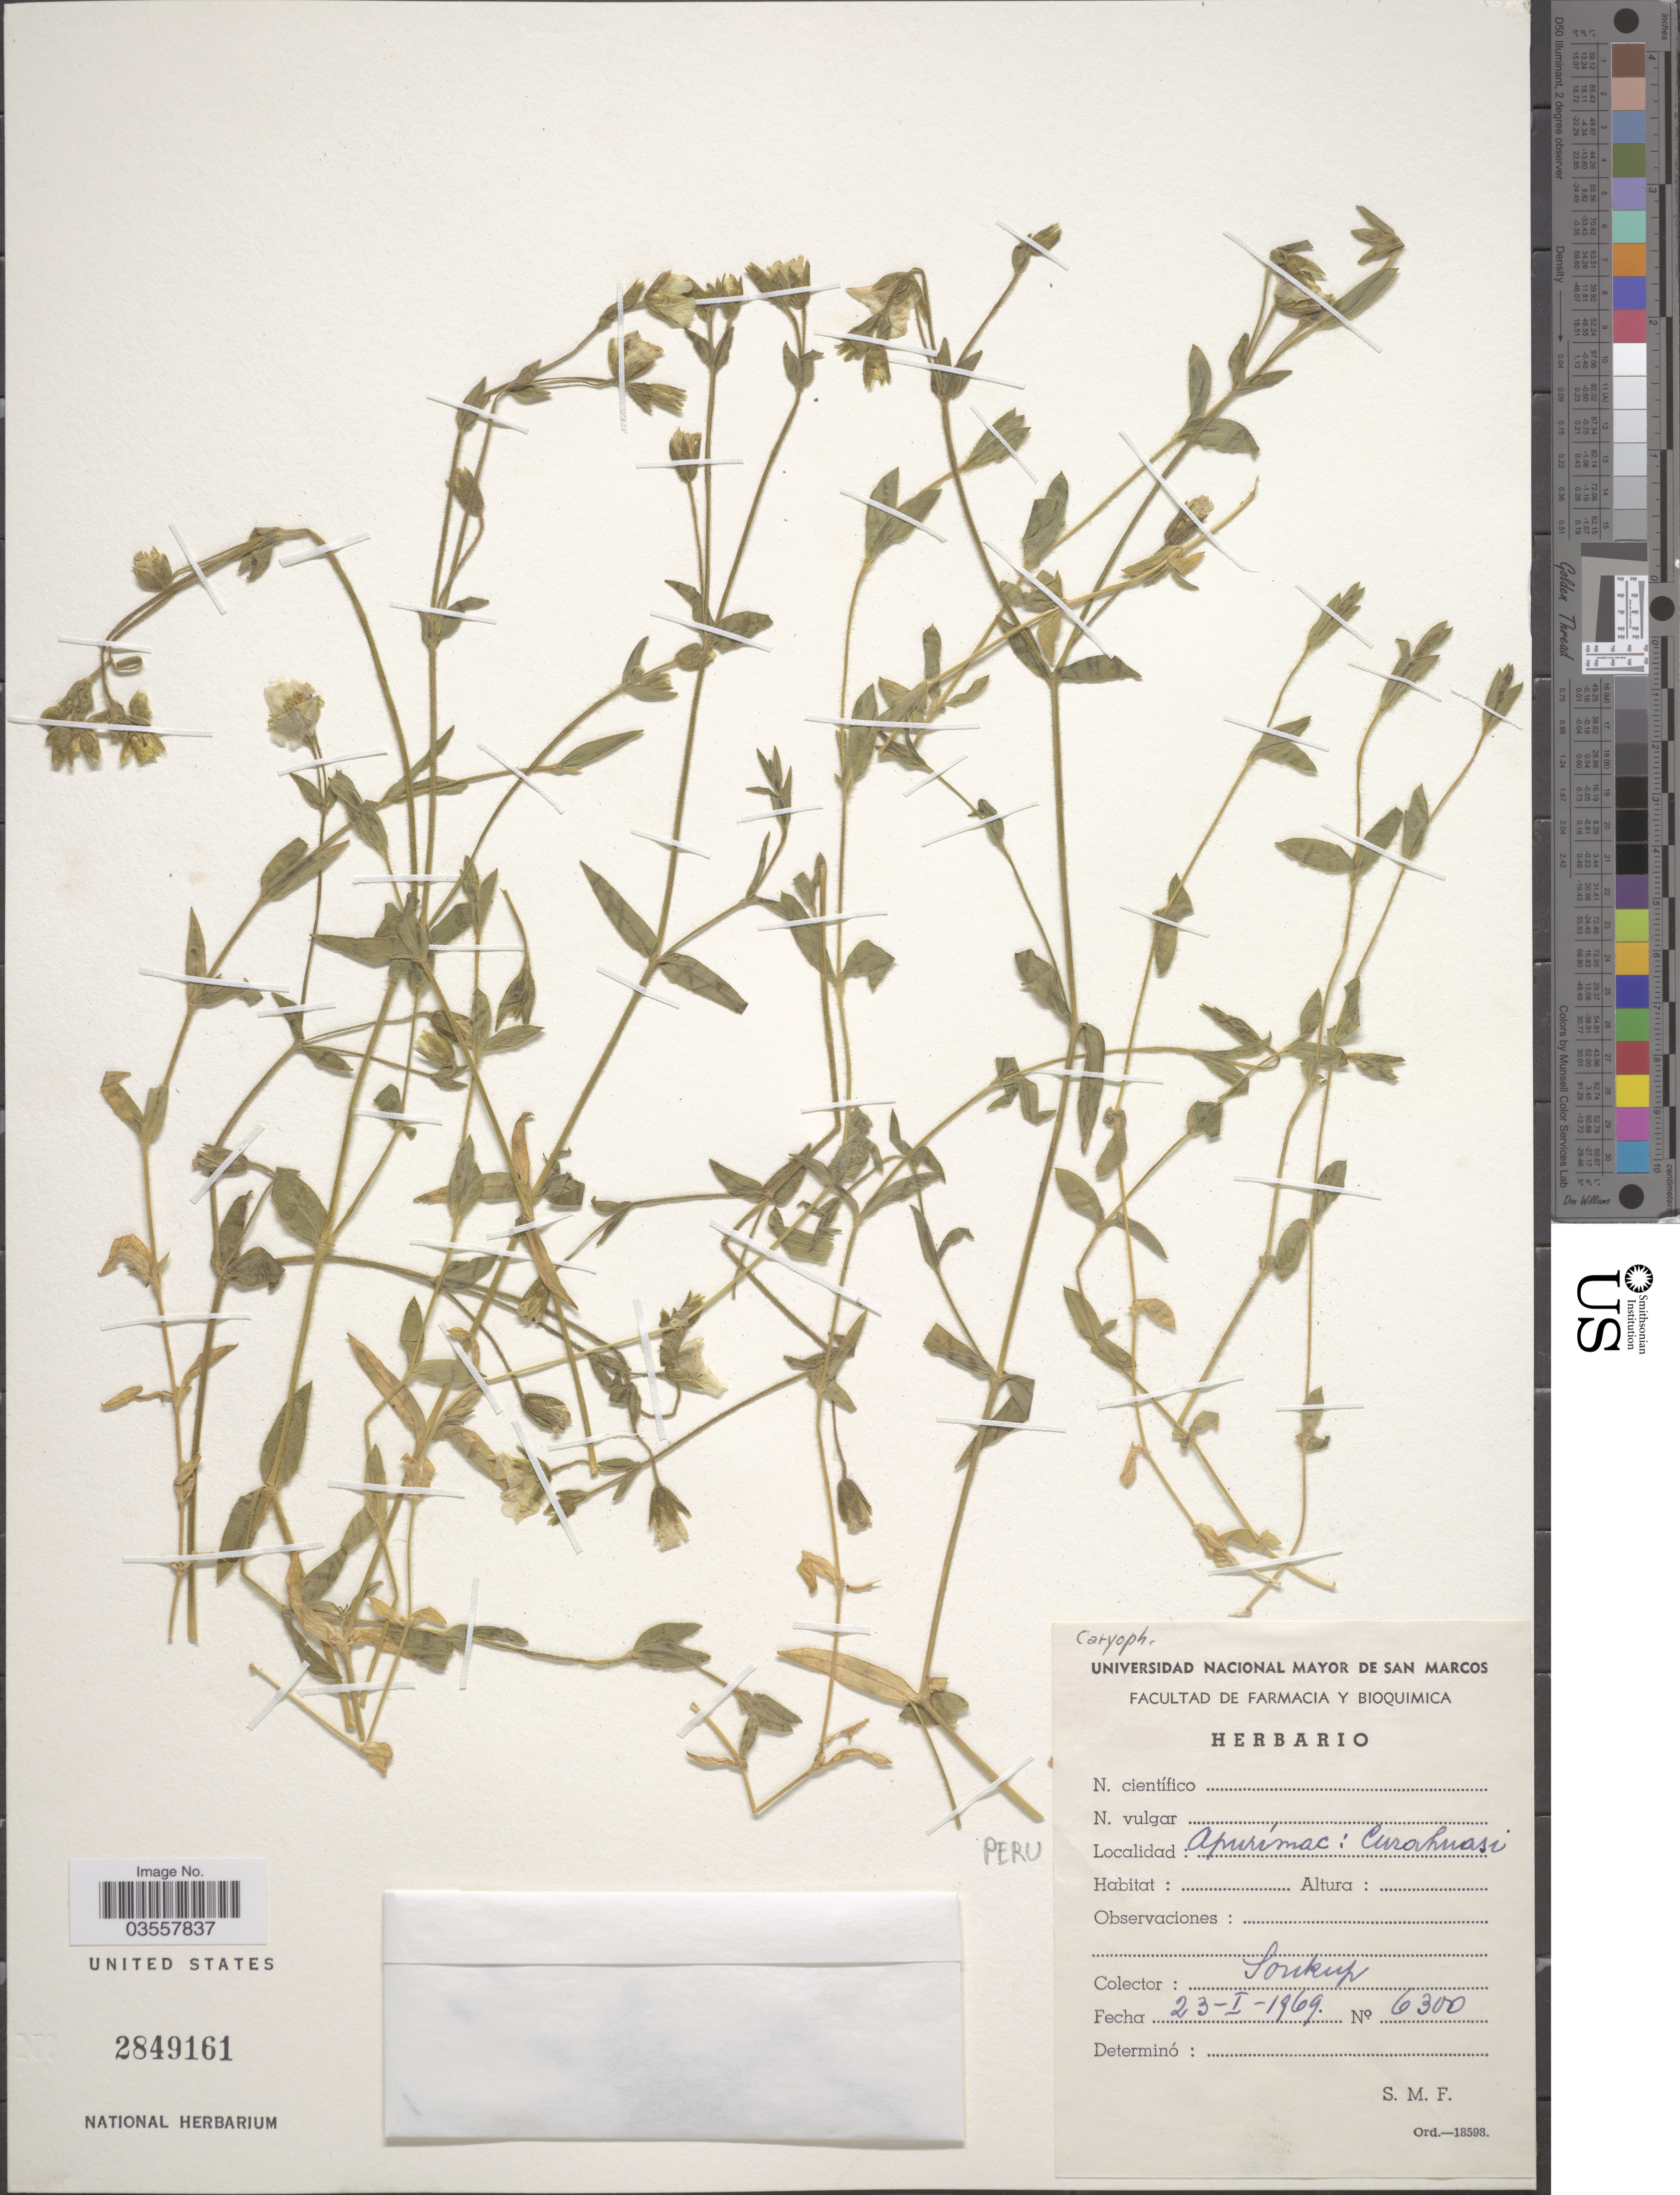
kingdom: Plantae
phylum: Tracheophyta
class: Magnoliopsida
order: Caryophyllales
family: Caryophyllaceae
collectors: -- Soukup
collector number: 6300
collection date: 1969-01-23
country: Peru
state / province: Apurímac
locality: Curahuasi.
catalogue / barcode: US 2849161